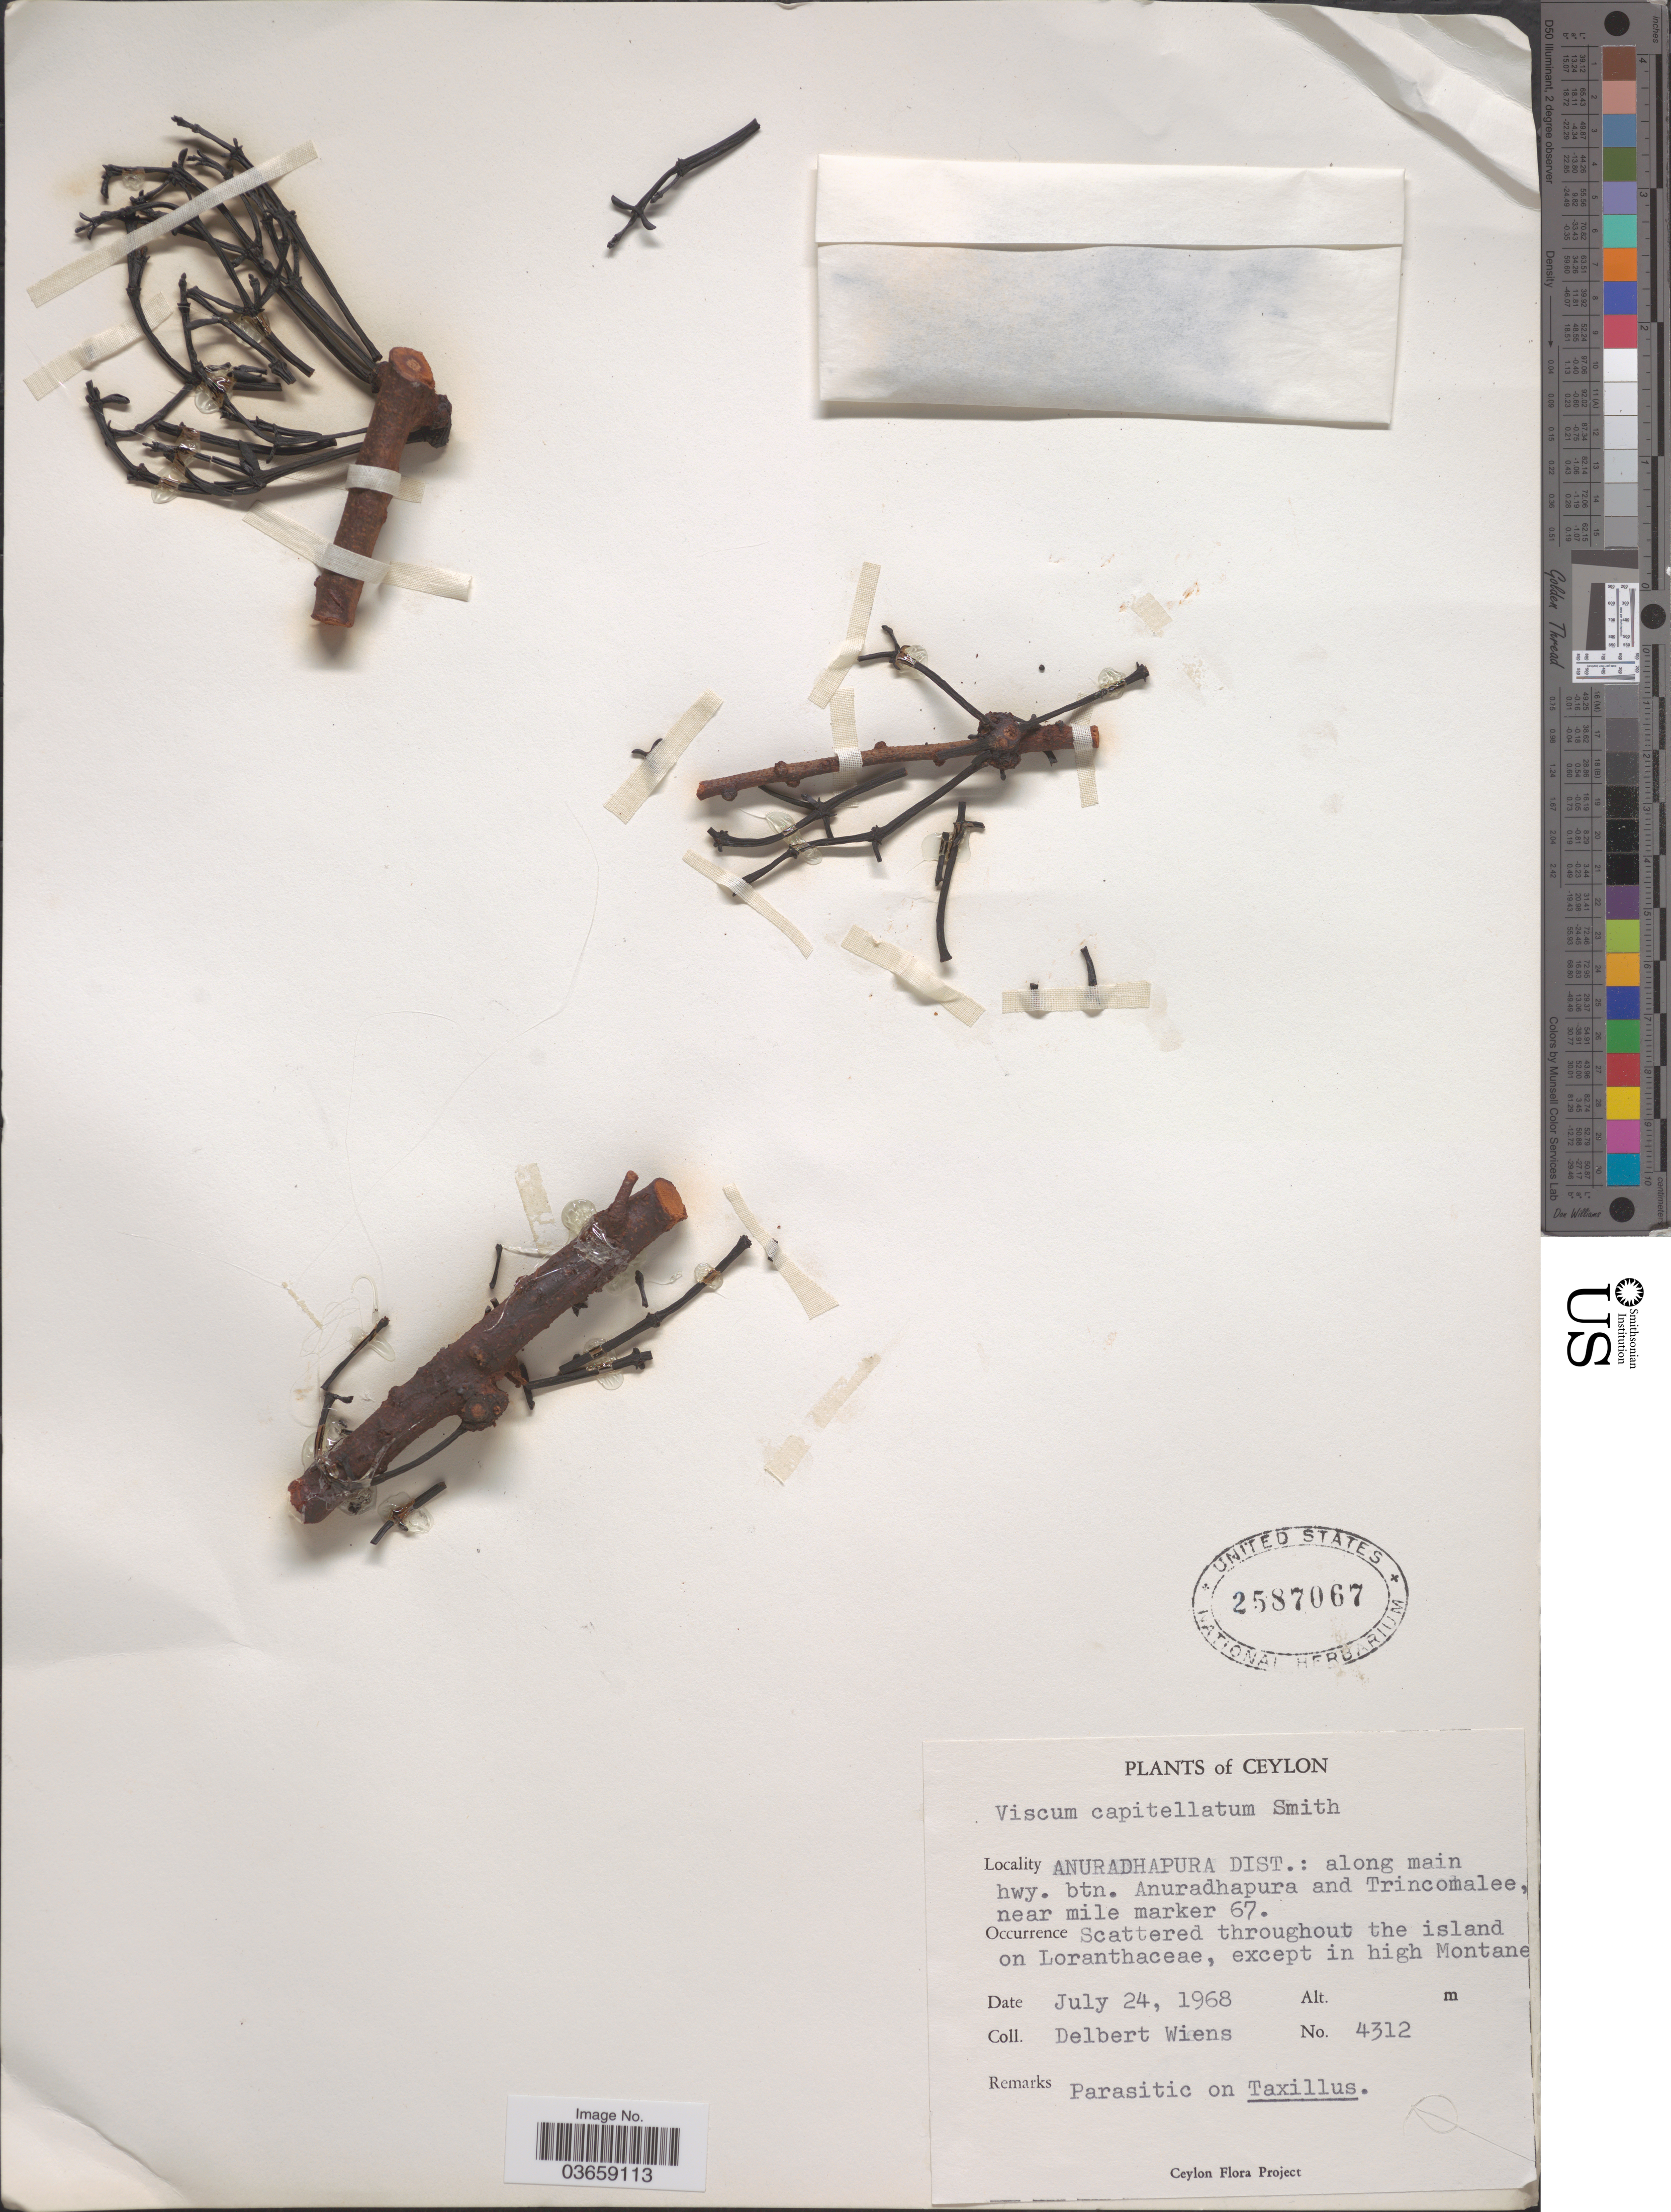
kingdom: Plantae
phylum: Tracheophyta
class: Magnoliopsida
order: Santalales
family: Viscaceae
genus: Viscum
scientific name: Viscum capitellatum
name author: Sm.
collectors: D. Wiens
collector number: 4312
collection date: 1968-07-24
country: Sri Lanka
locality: Ceylon. Anuradhapura Dist.: along main hwy. btn. Anuradhapura and Trincomalee, near mile marker 67.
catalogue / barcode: US 2587067